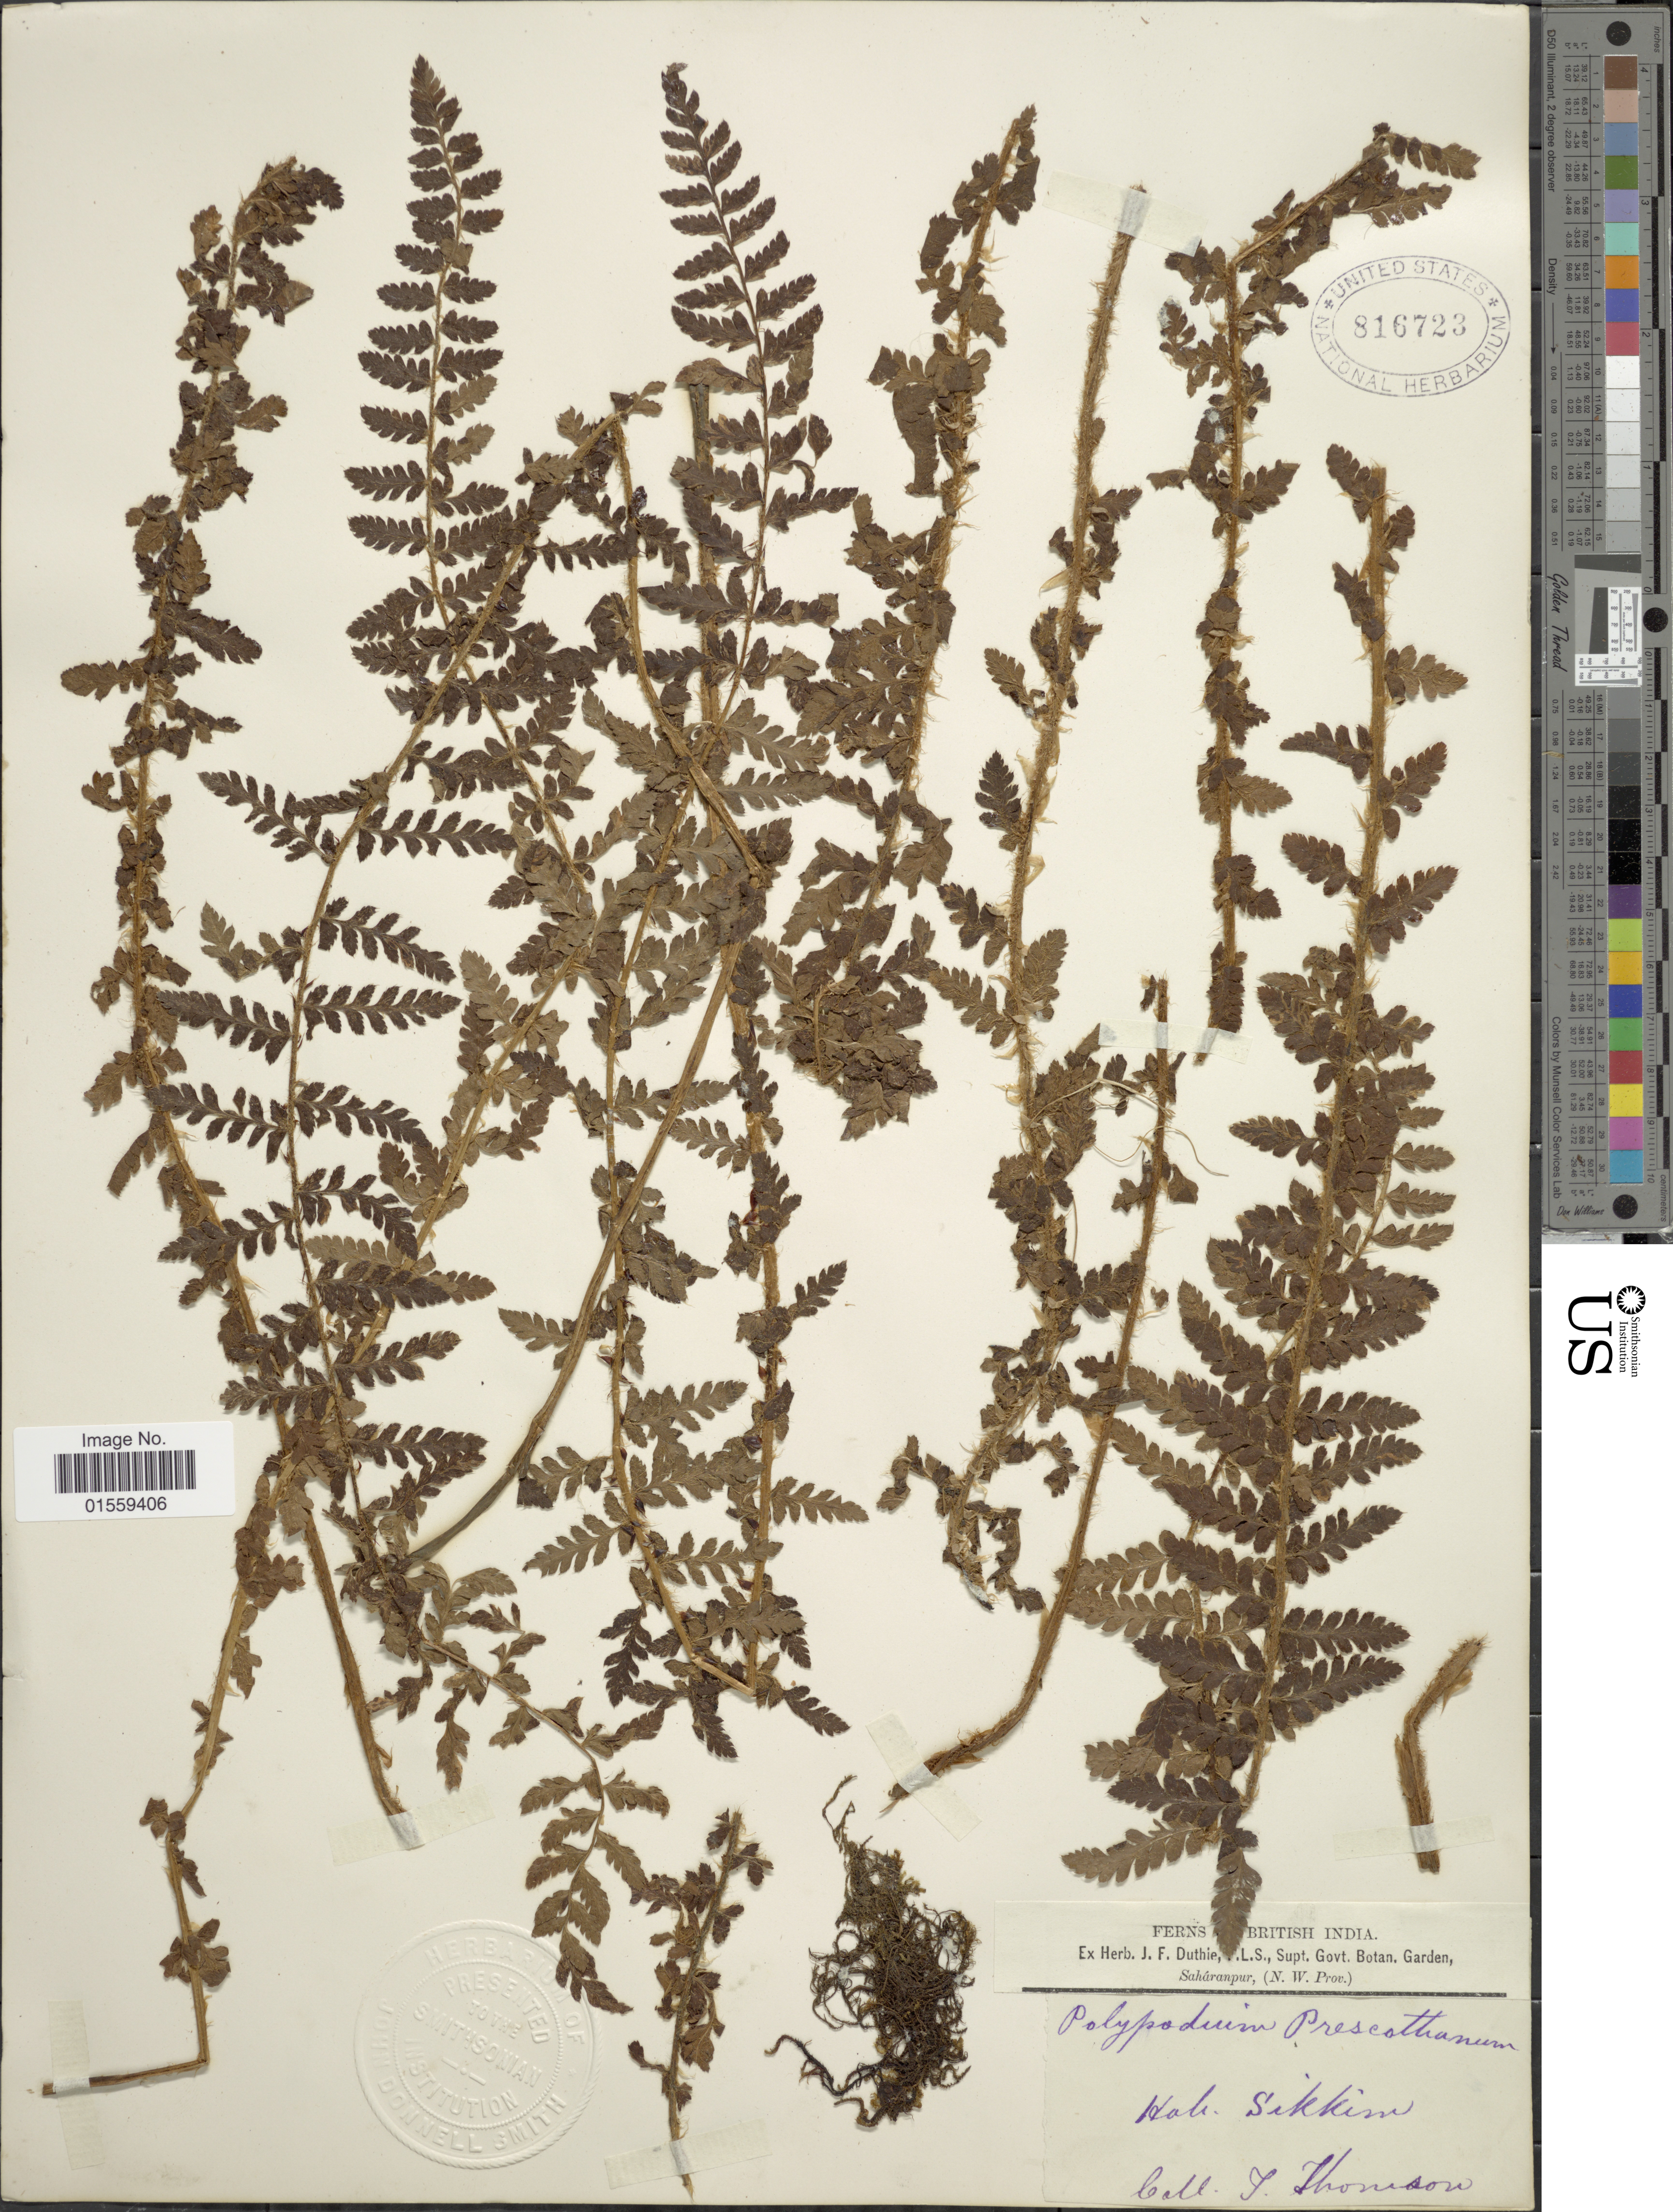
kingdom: Plantae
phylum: Tracheophyta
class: Polypodiopsida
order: Polypodiales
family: Dryopteridaceae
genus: Polystichum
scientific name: Polystichum prescottianum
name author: (Wall. ex Mett.) T. Moore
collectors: T. Thompson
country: India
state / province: Sikkim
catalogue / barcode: US 816723